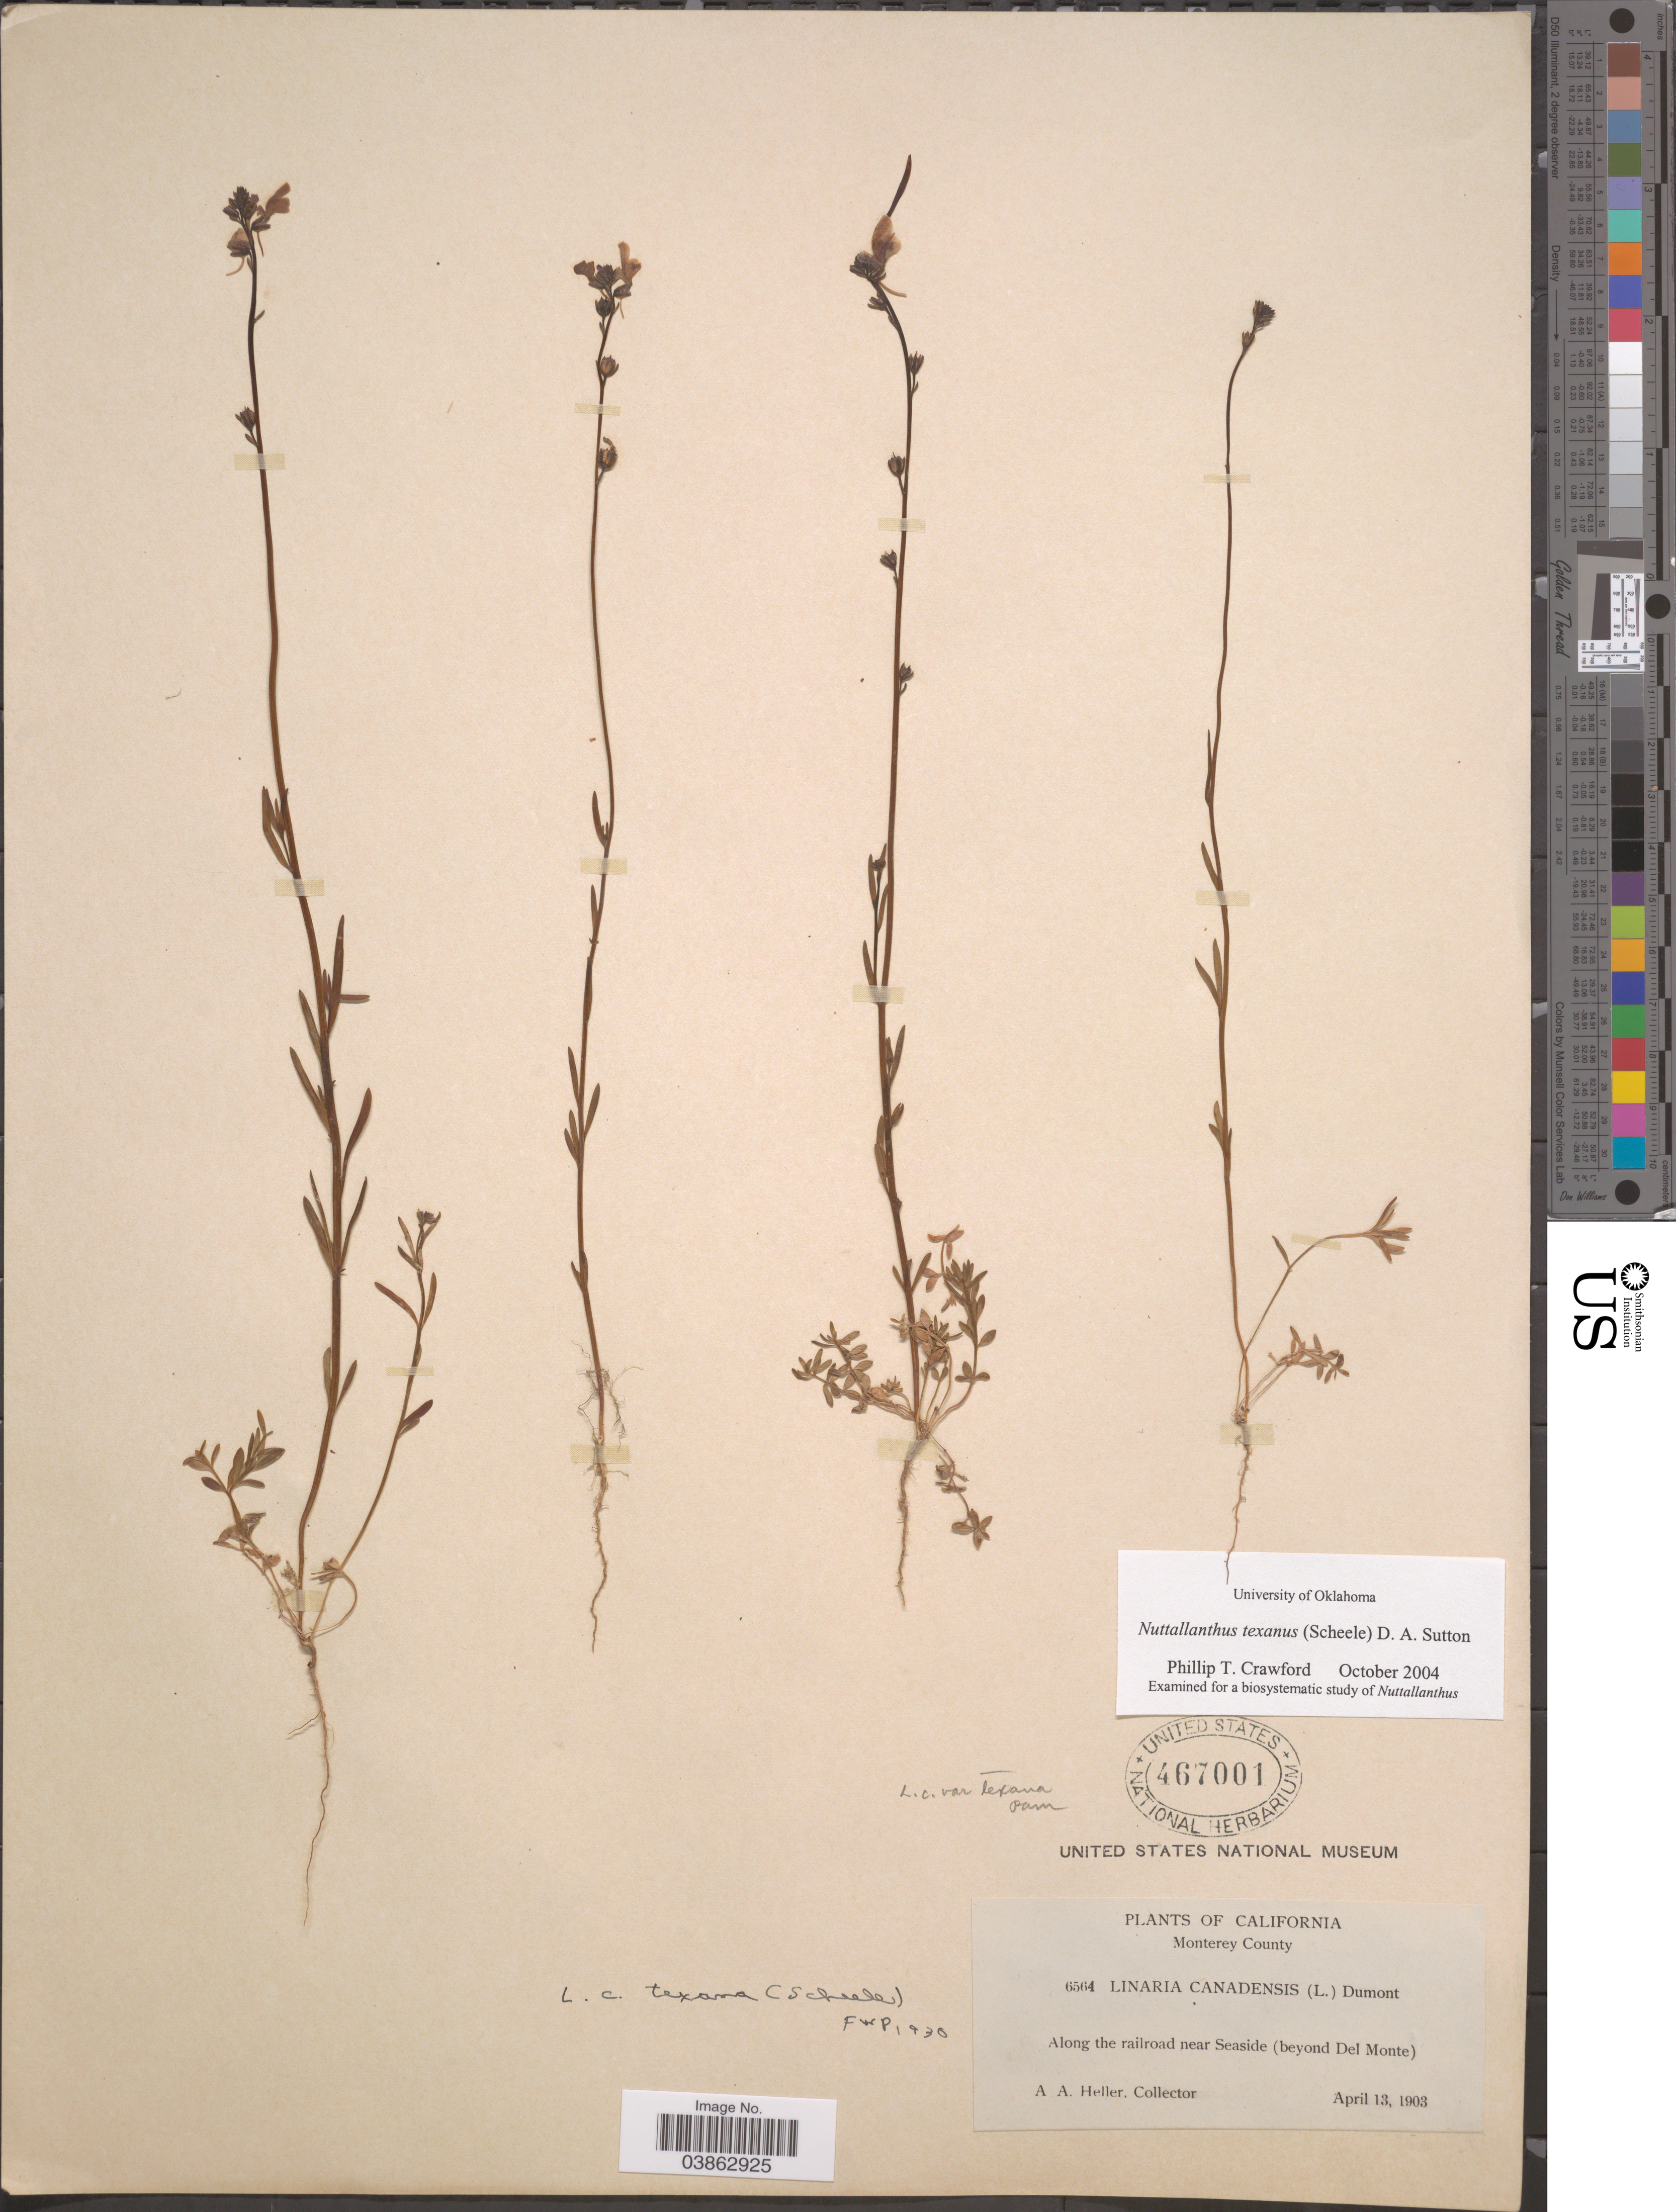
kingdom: Plantae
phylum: Tracheophyta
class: Magnoliopsida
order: Lamiales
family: Plantaginaceae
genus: Linaria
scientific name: Linaria texana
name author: Scheele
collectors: A. A. Heller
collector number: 6564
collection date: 1903-04-13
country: United States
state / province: California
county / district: Monterey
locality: Monterey County. Along the railroad near Seaside (beyond Del Monte).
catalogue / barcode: US 467001